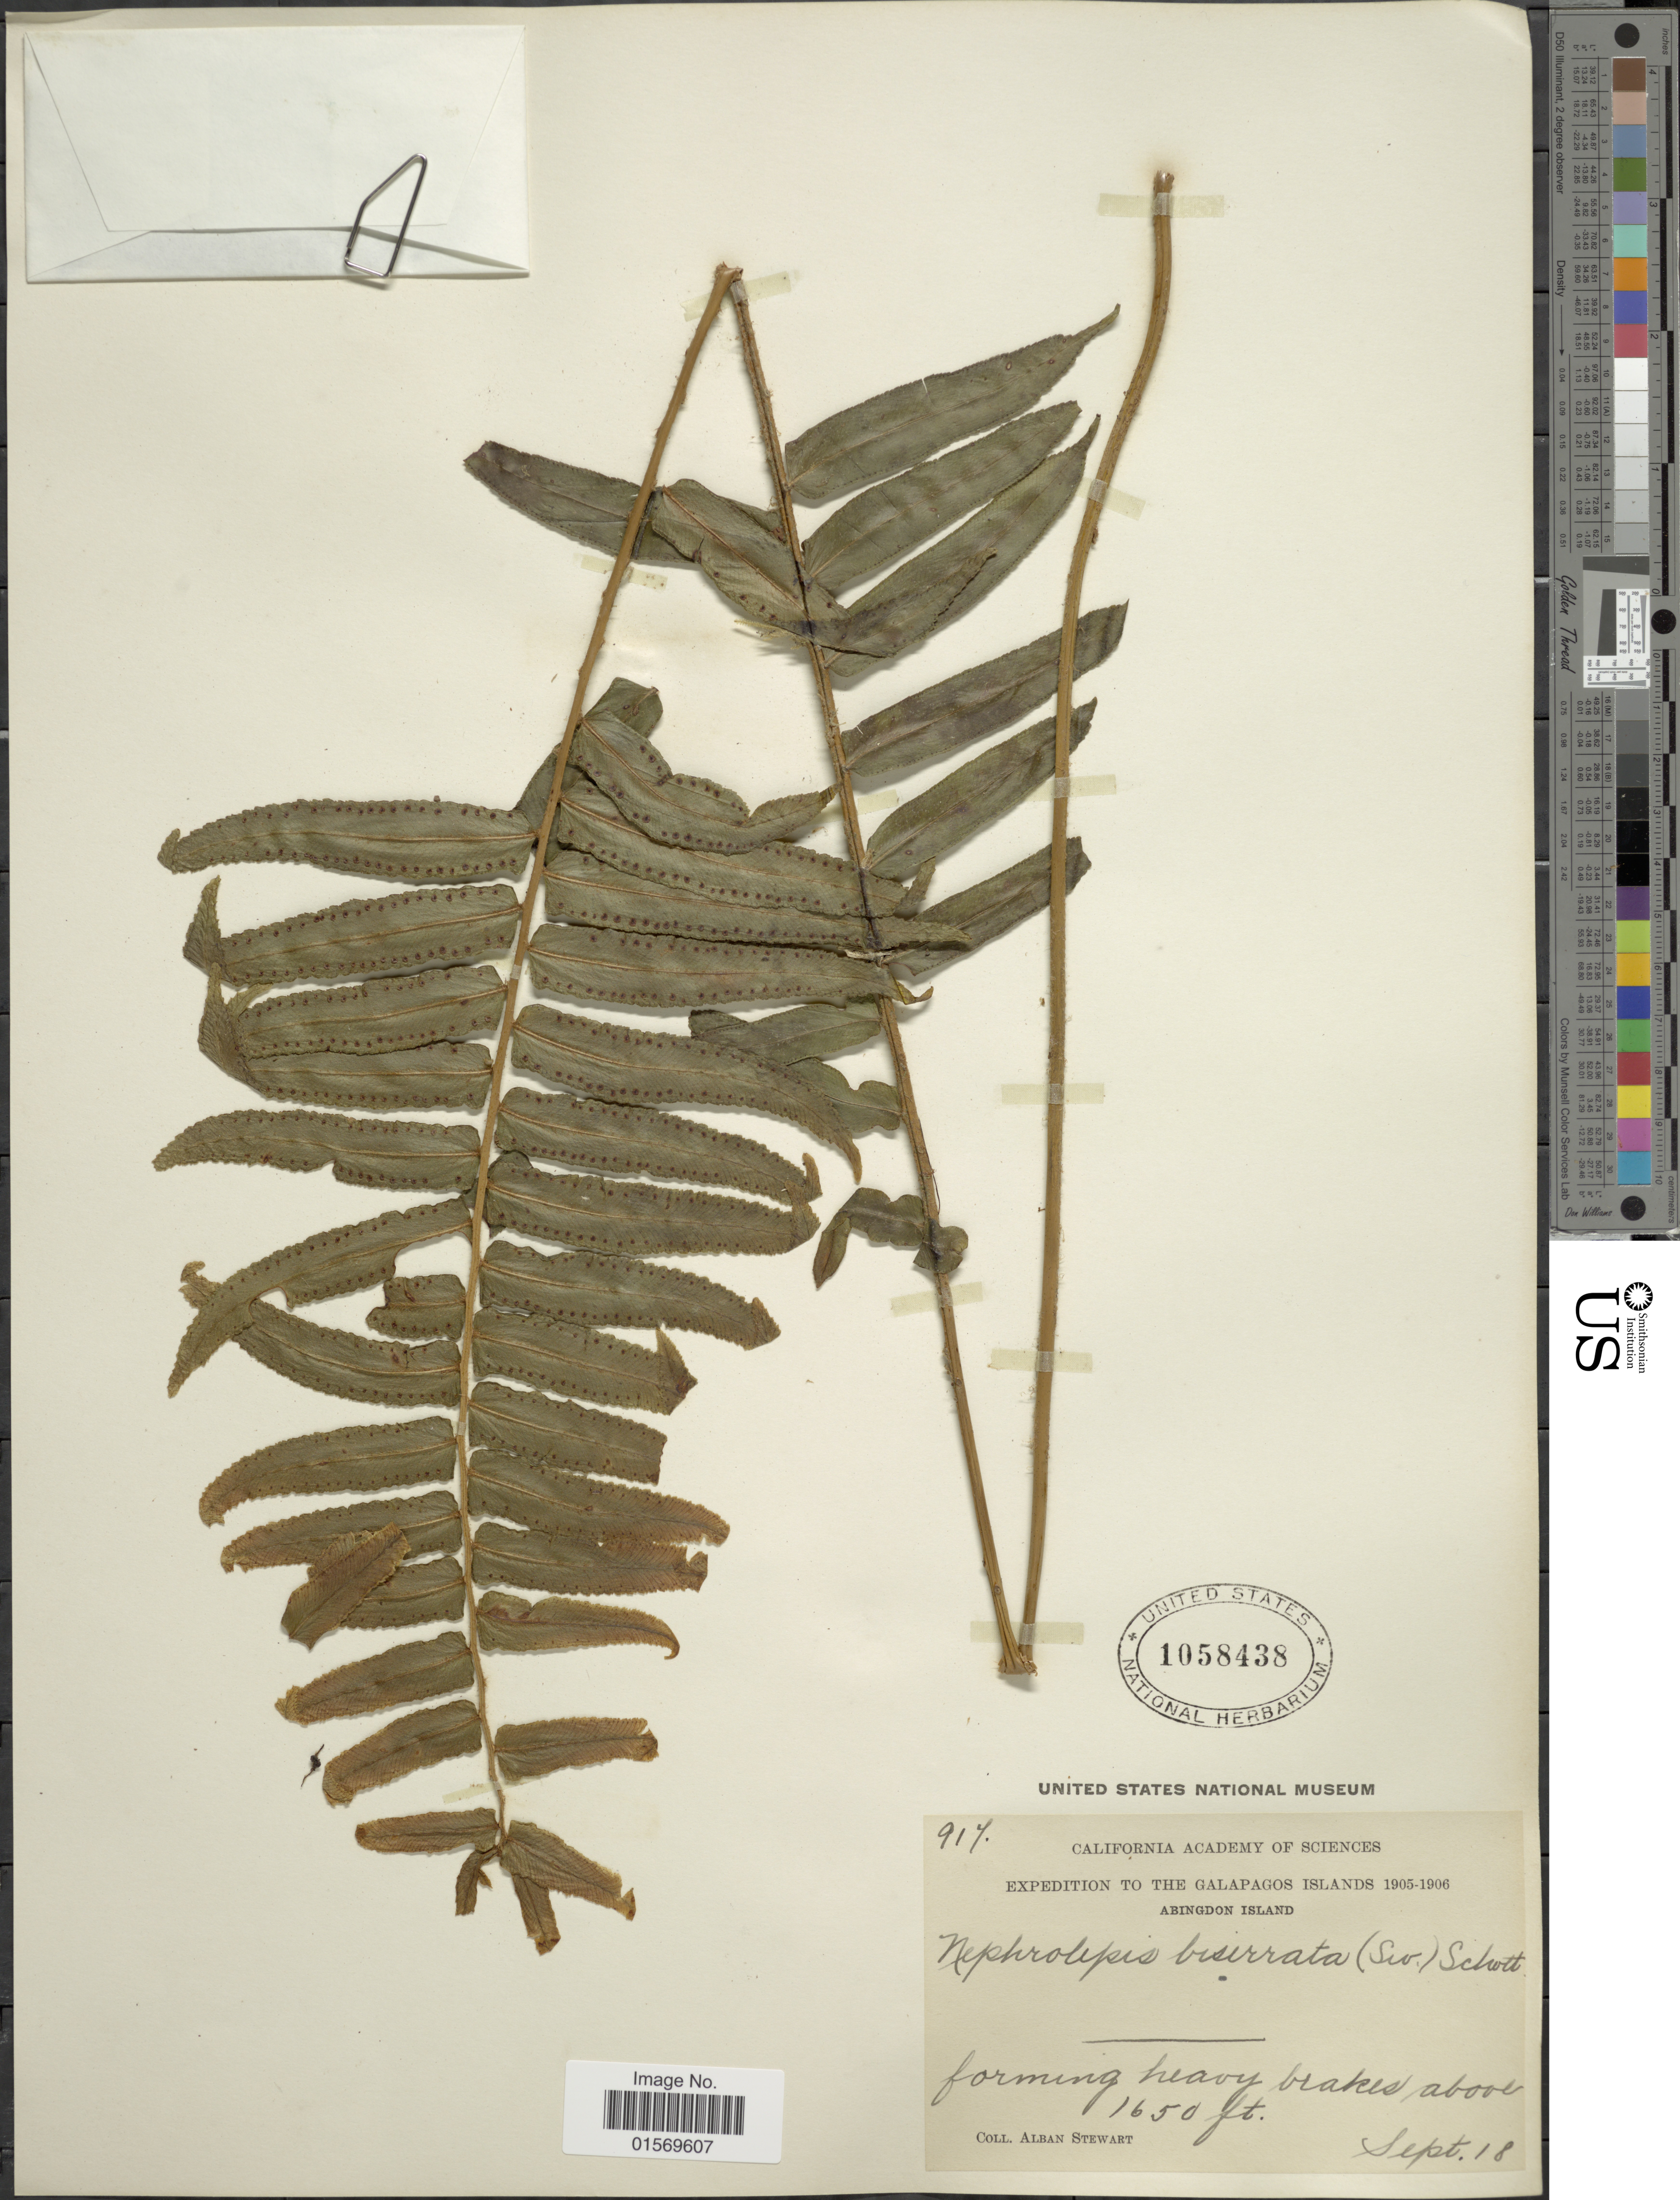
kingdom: Plantae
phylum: Tracheophyta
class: Polypodiopsida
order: Polypodiales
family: Nephrolepidaceae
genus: Nephrolepis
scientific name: Nephrolepis biserrata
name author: (Sw.) Schott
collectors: A. Stewart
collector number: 917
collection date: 1905-09-18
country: Ecuador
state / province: Colón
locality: Galapagos Islands, Abingdon Island.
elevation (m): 503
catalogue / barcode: US 1058438